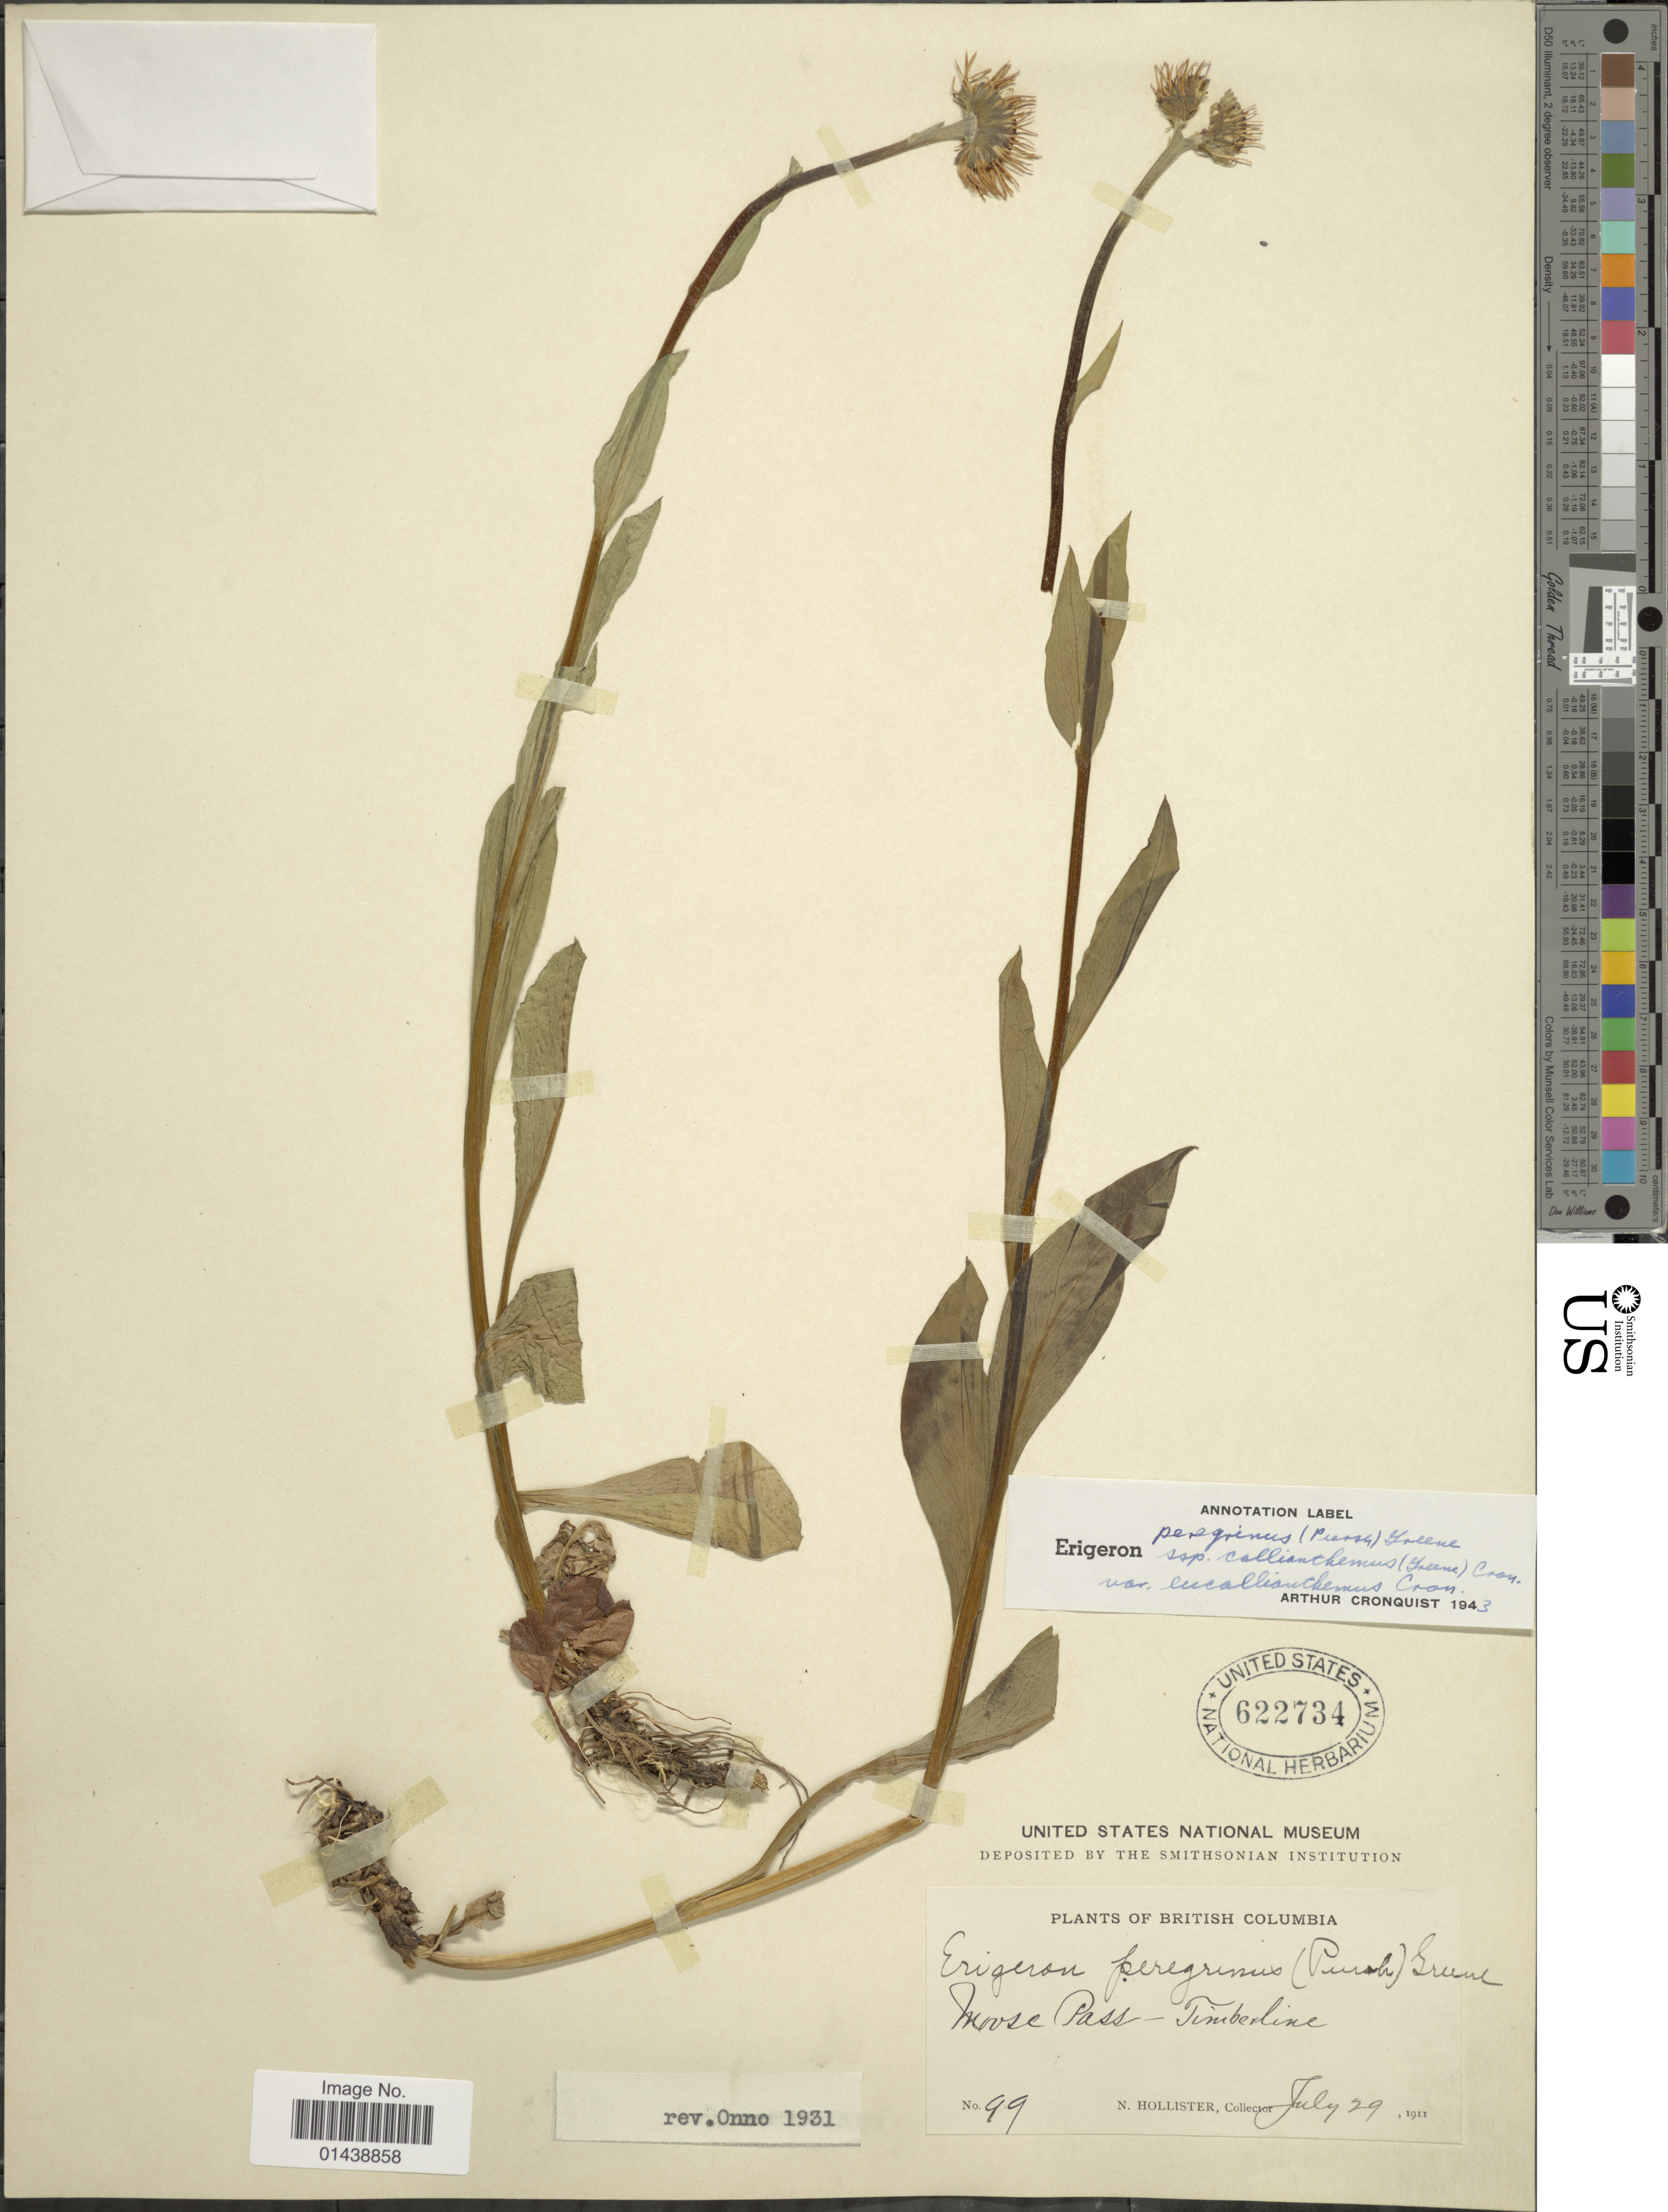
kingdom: Plantae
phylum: Tracheophyta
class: Magnoliopsida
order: Asterales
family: Asteraceae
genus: Erigeron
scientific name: Erigeron peregrinus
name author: (Banks ex Pursh) Greene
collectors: N. Hollister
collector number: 99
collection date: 1911-07-29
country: Canada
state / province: British Columbia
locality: Moose Pass - Timberline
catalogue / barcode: US 622734